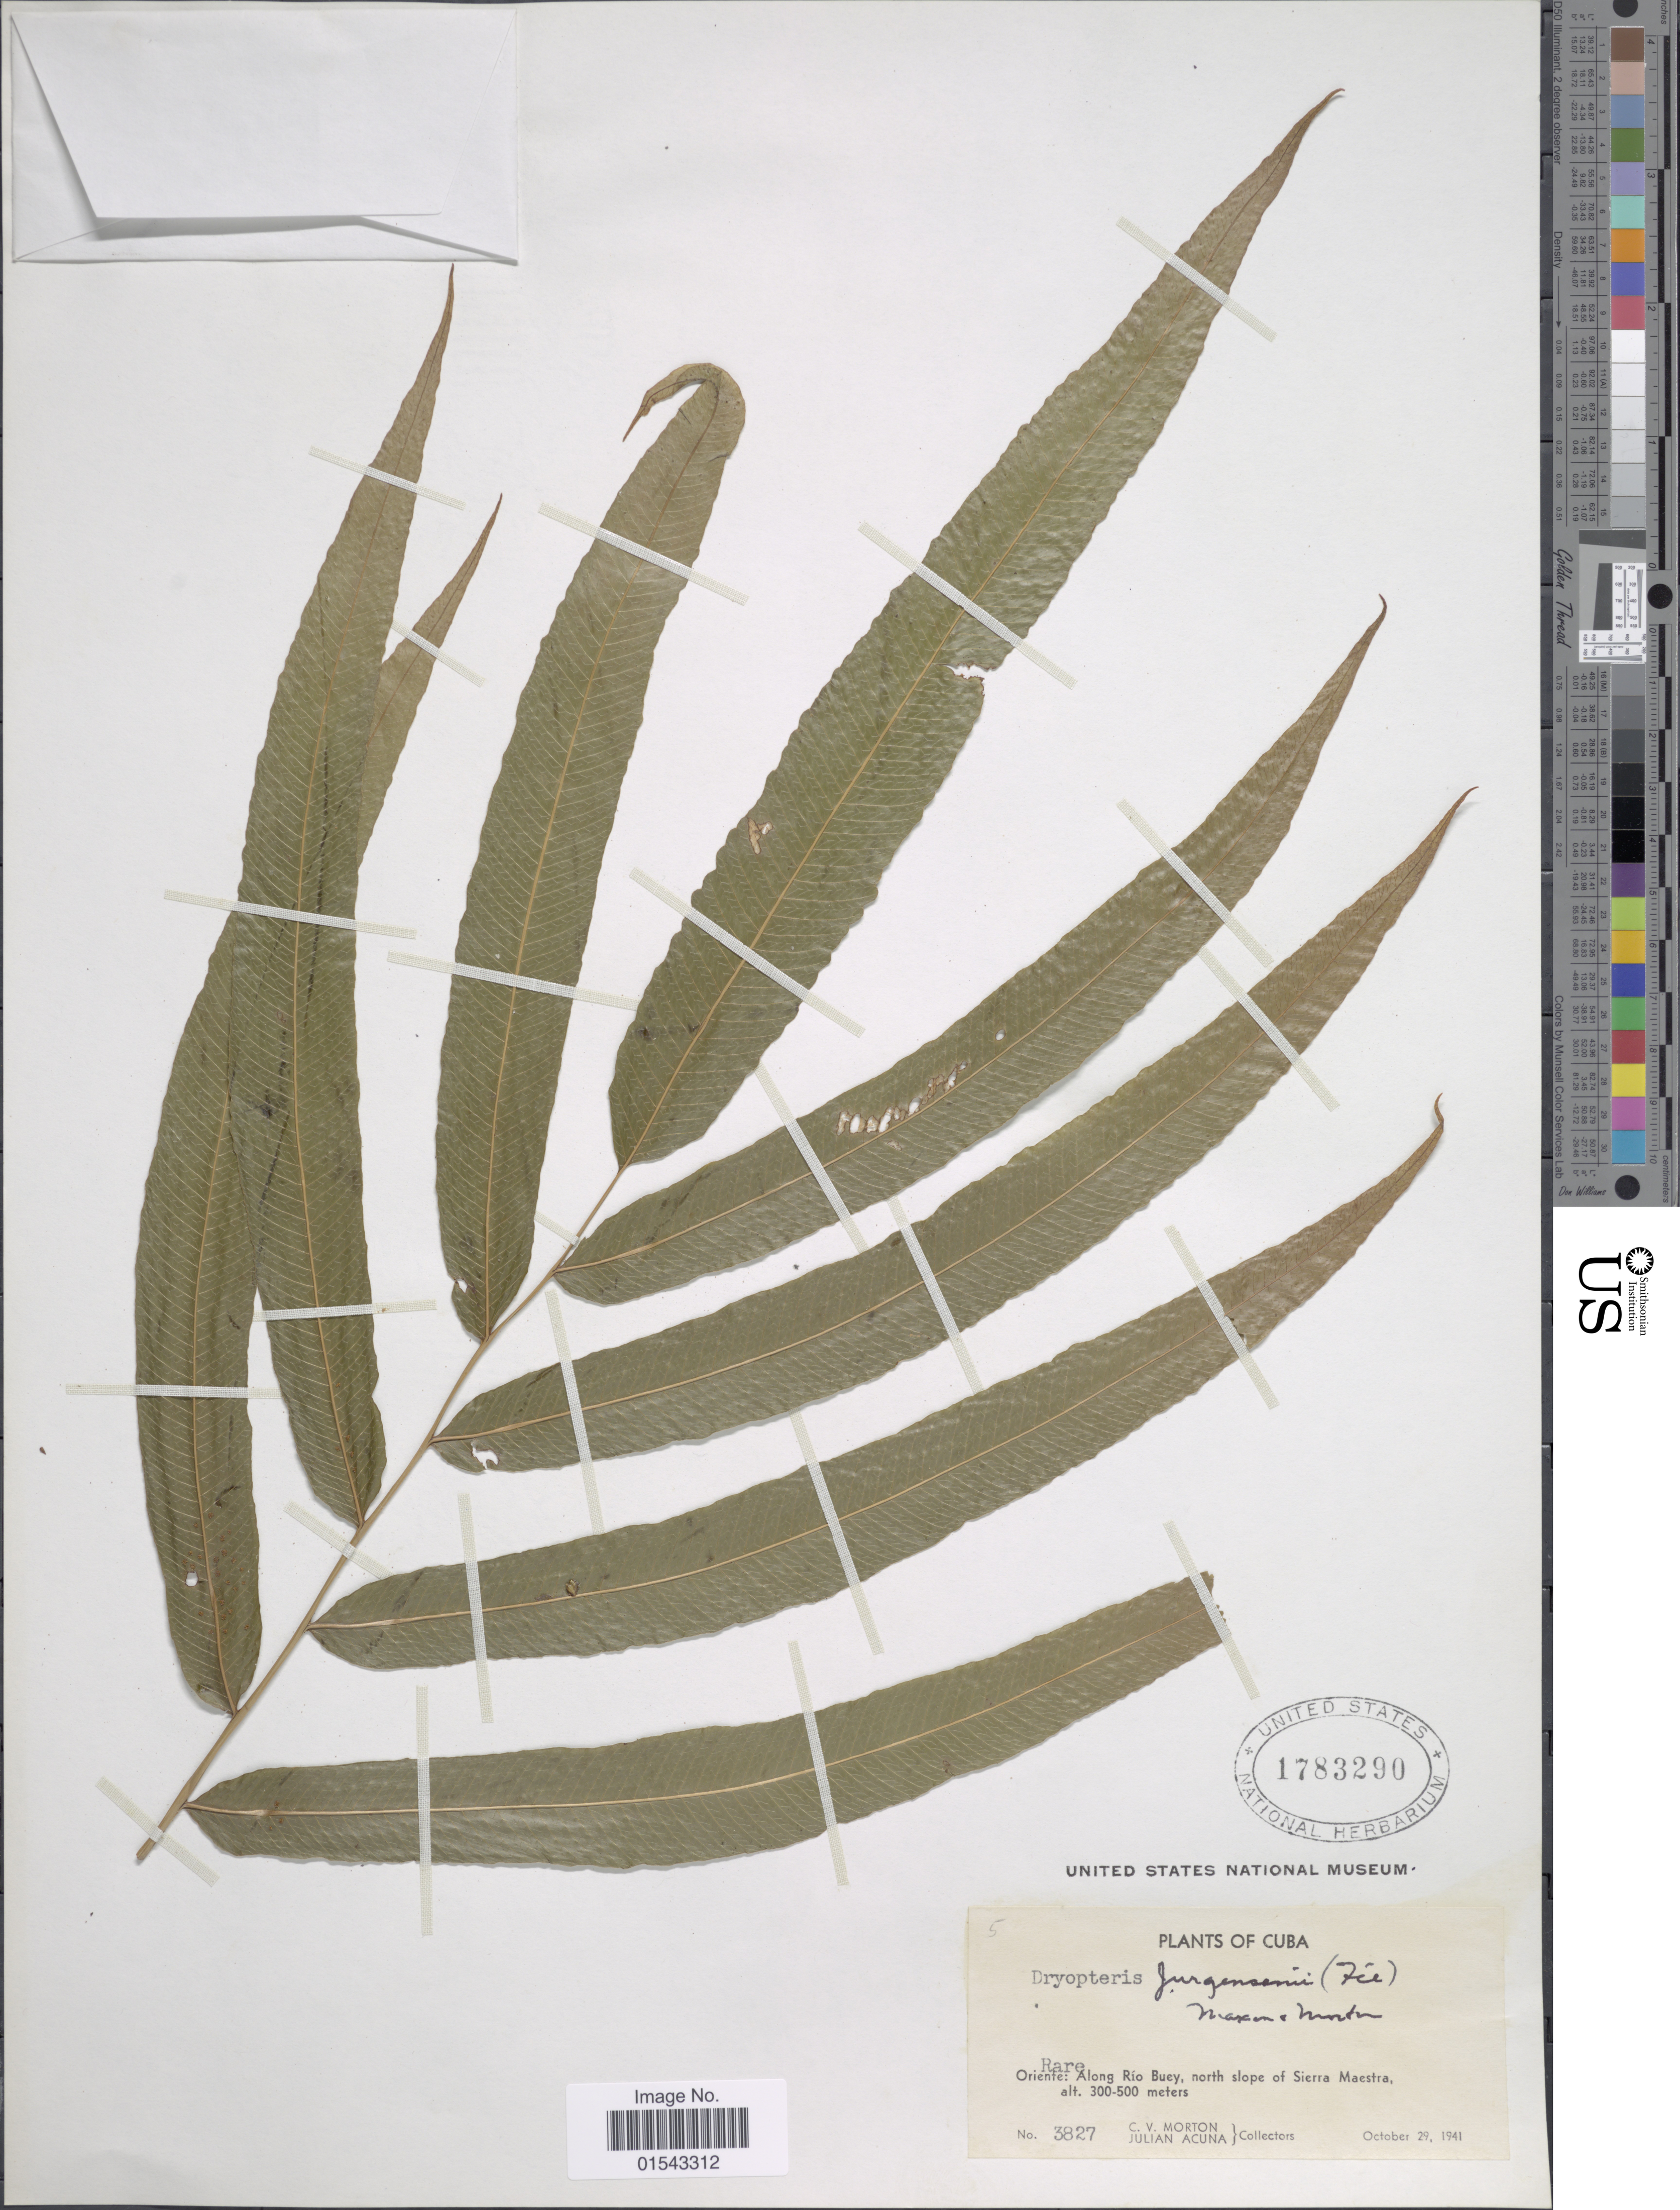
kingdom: Plantae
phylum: Tracheophyta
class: Polypodiopsida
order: Polypodiales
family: Thelypteridaceae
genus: Meniscium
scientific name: Meniscium falcatum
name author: Liebm.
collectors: C. V. Morton & J. B. Acuña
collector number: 3827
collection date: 1941-10-29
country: Cuba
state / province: Oriente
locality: Cuba, Oriente: along Rio Buey, north slope of Sierra Maestra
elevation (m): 300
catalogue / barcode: US 1783290